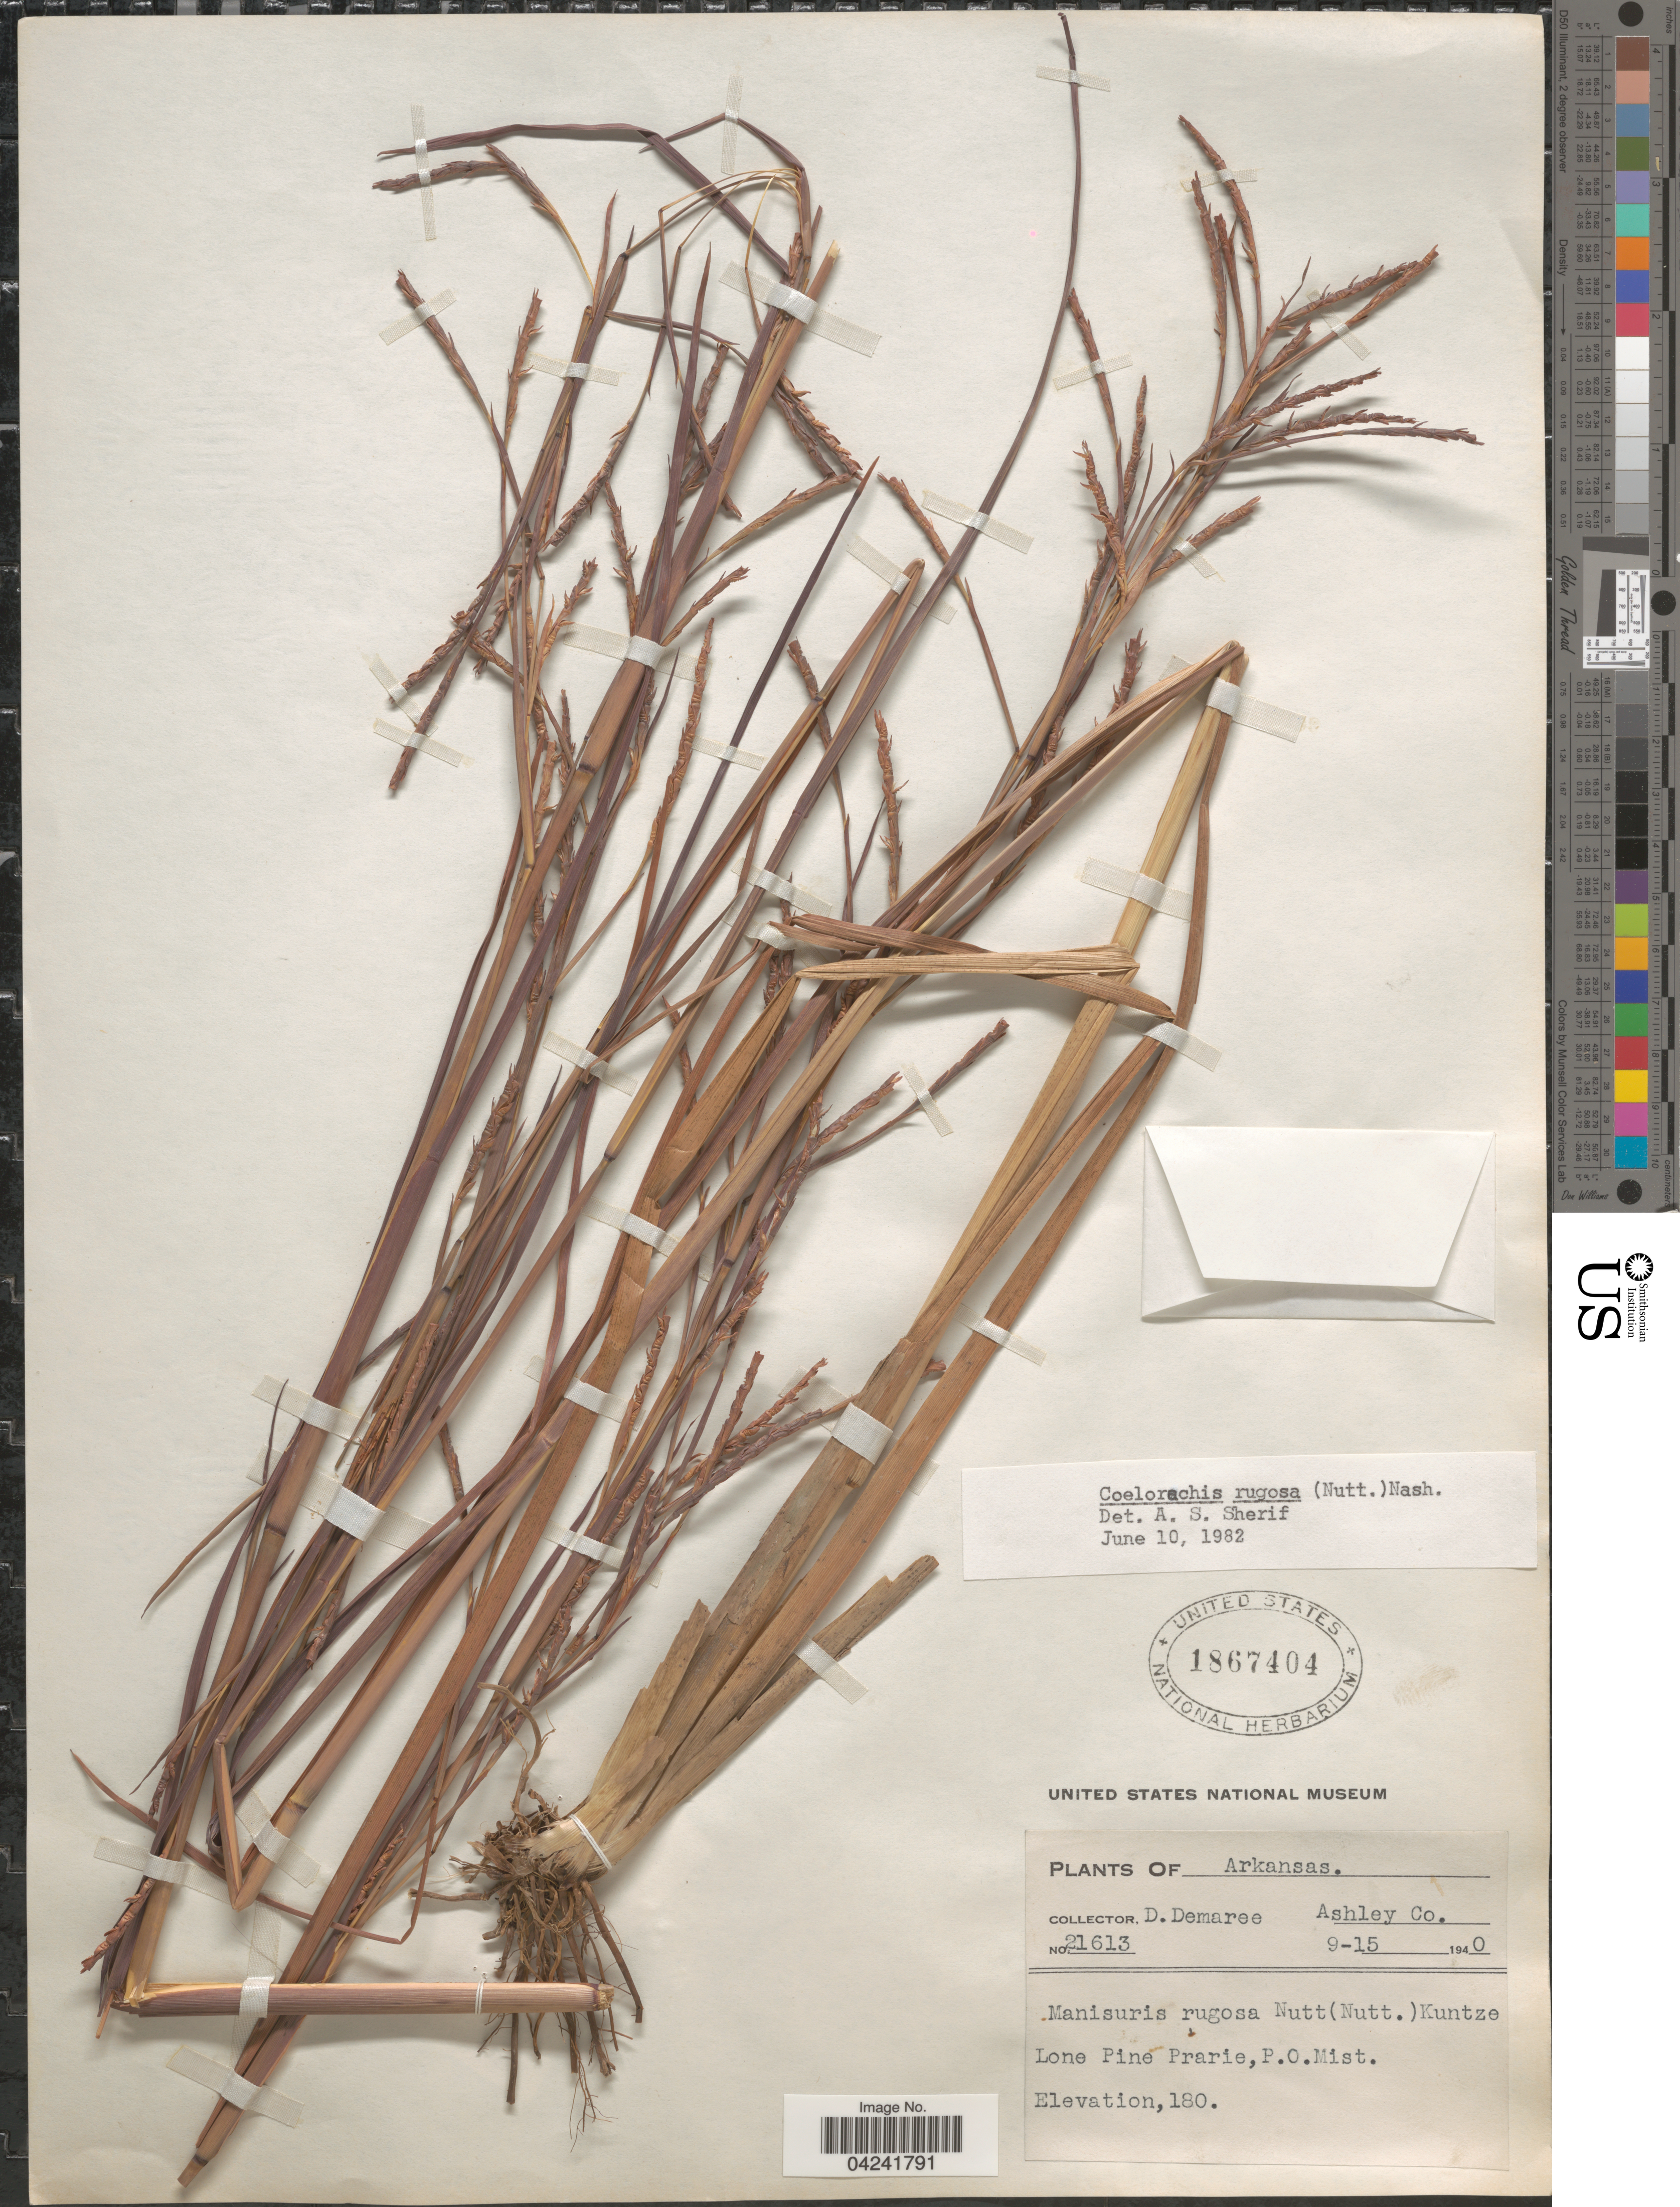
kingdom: Plantae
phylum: Tracheophyta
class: Liliopsida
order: Poales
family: Poaceae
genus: Mnesithea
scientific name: Mnesithea rugosa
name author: (Nutt.) de Koning & Sosef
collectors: D. Demaree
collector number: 21613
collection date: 1940-09-15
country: United States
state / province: Arkansas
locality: Ashley Co. Lone Pine Prairie, P.O. Mist.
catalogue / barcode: US 1867404